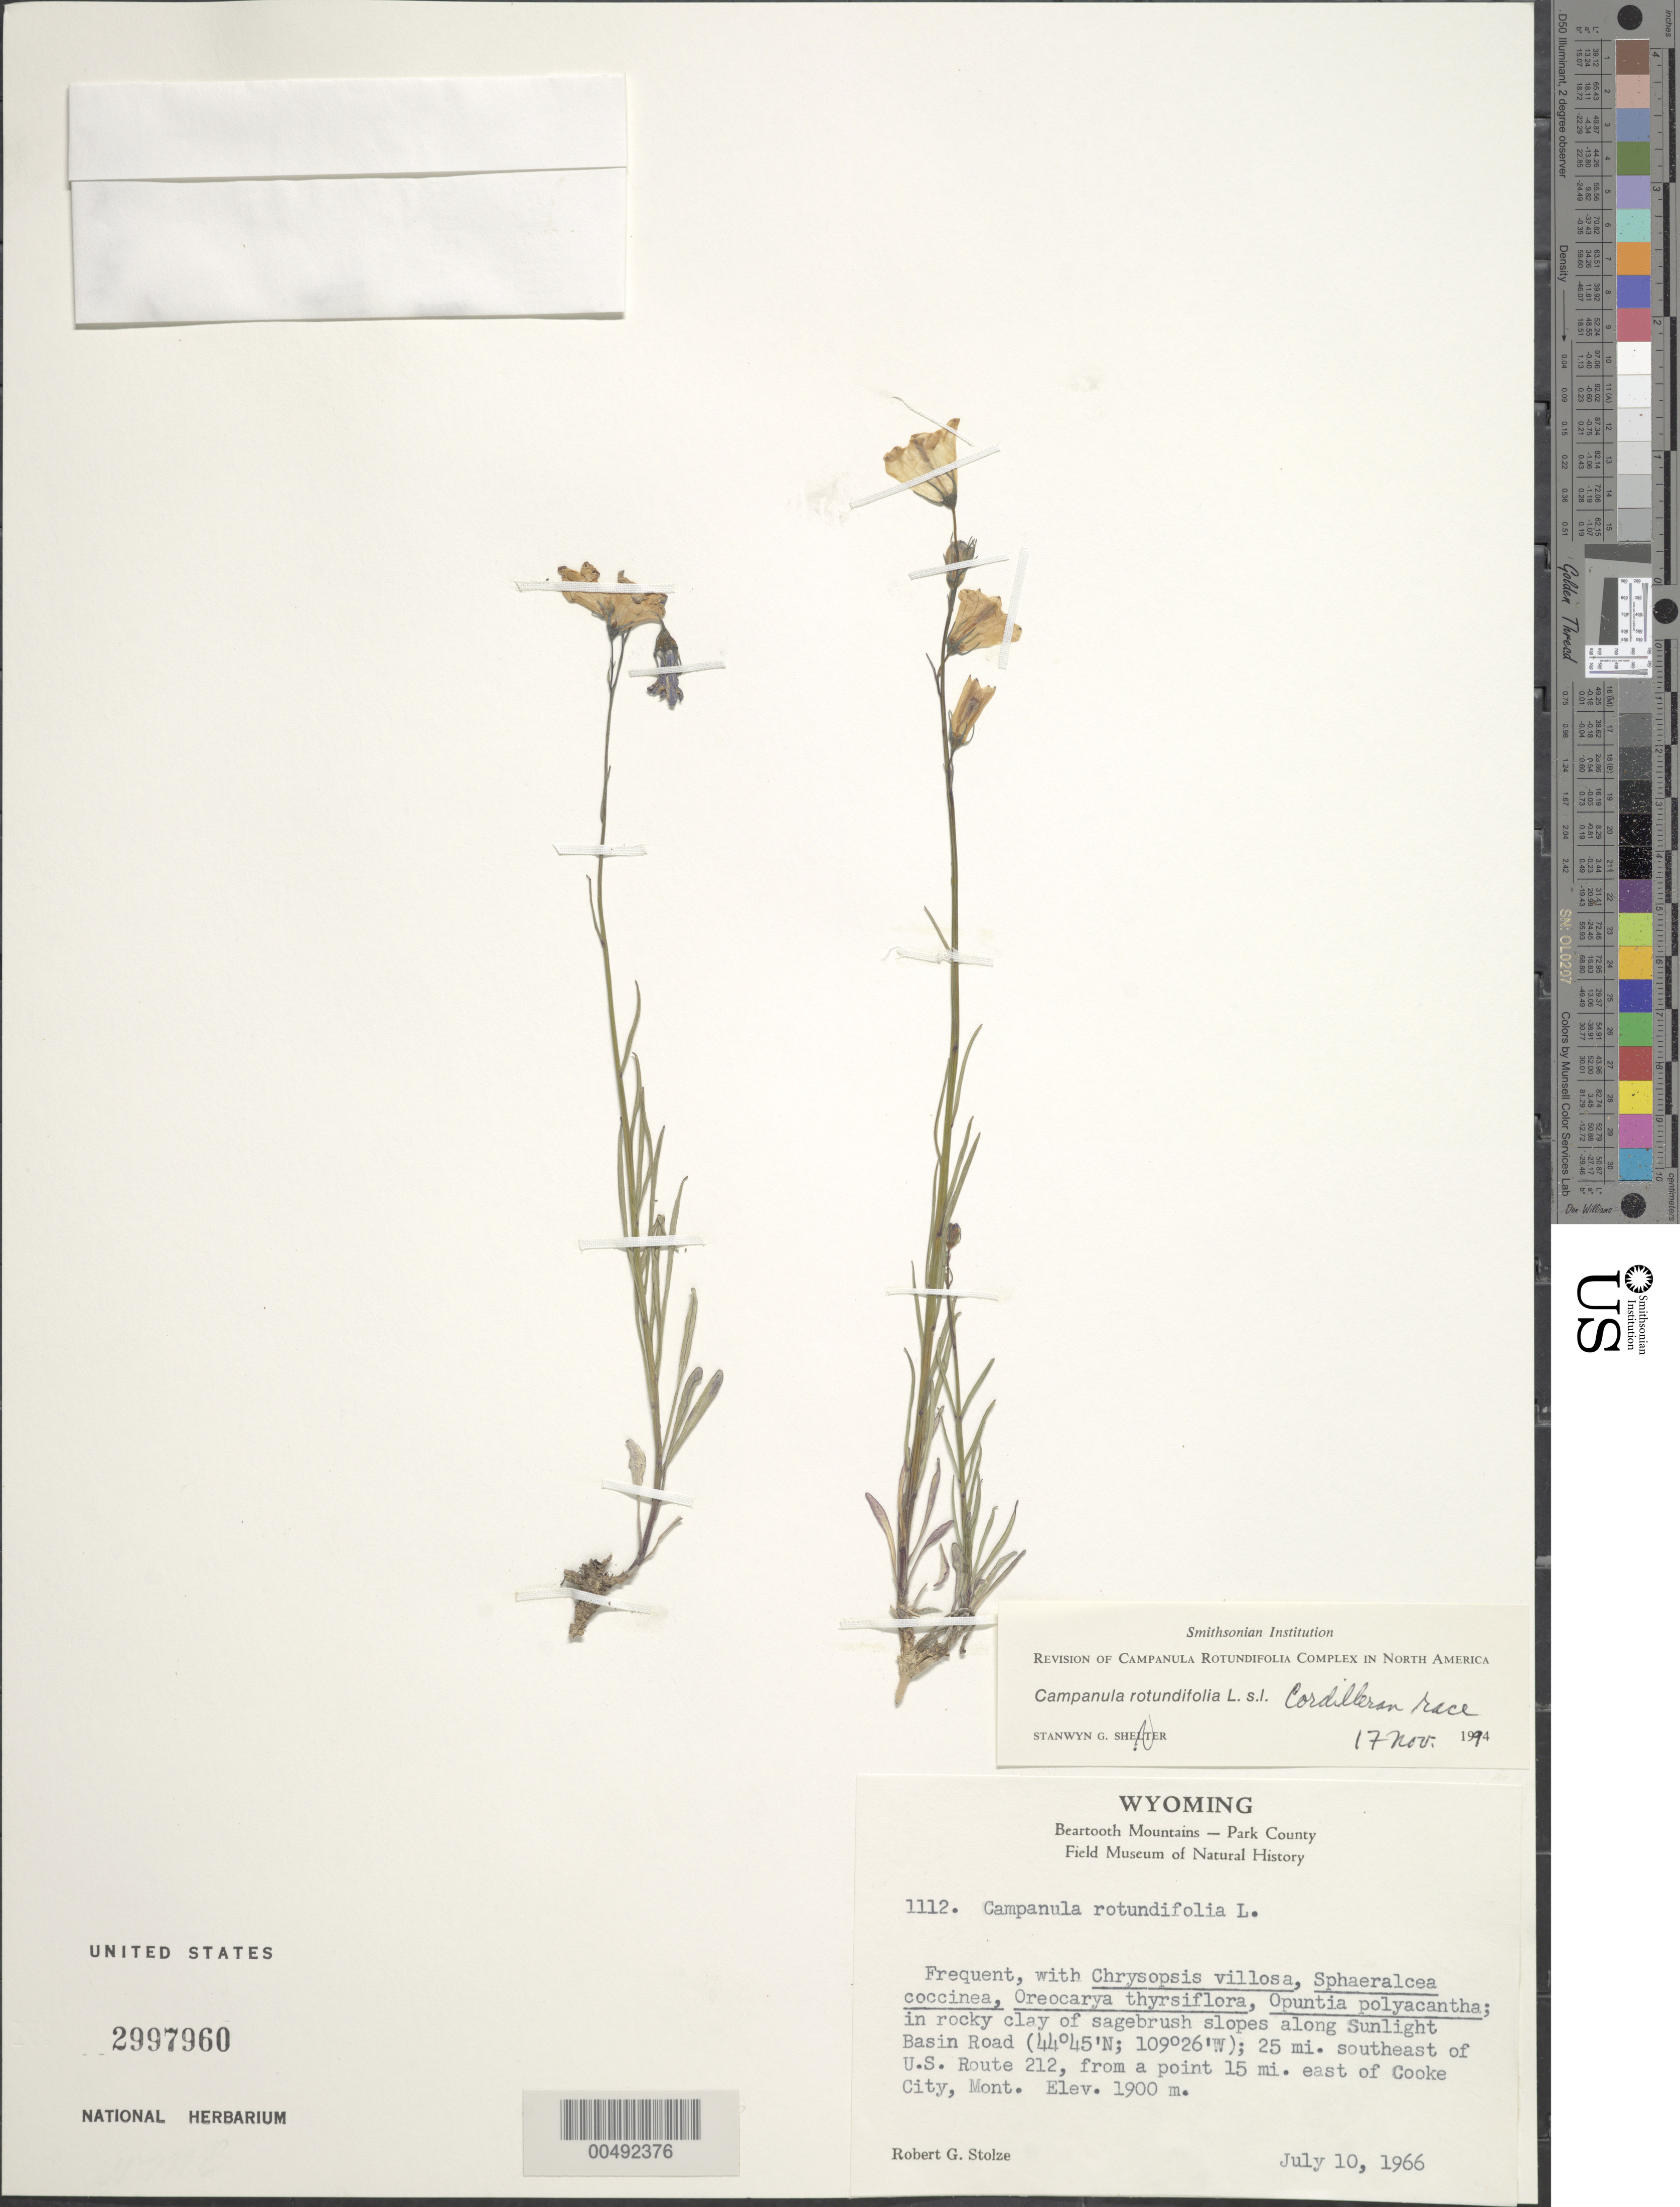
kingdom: Plantae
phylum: Tracheophyta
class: Magnoliopsida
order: Asterales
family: Campanulaceae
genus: Campanula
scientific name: Campanula rotundifolia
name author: L.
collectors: R. G. Stolze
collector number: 1112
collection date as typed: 10 Jul 1966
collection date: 1966-07-10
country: United States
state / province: Wyoming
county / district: Park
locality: Beartooth Mountains, 25 mi. SE of U.S. Route 212, from a point 15 mi. E of Cooke City, Mont., along Sunlight Basin Rd.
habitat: in rocky clay of sagebrush slopes; *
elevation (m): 1900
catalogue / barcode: US 2997960